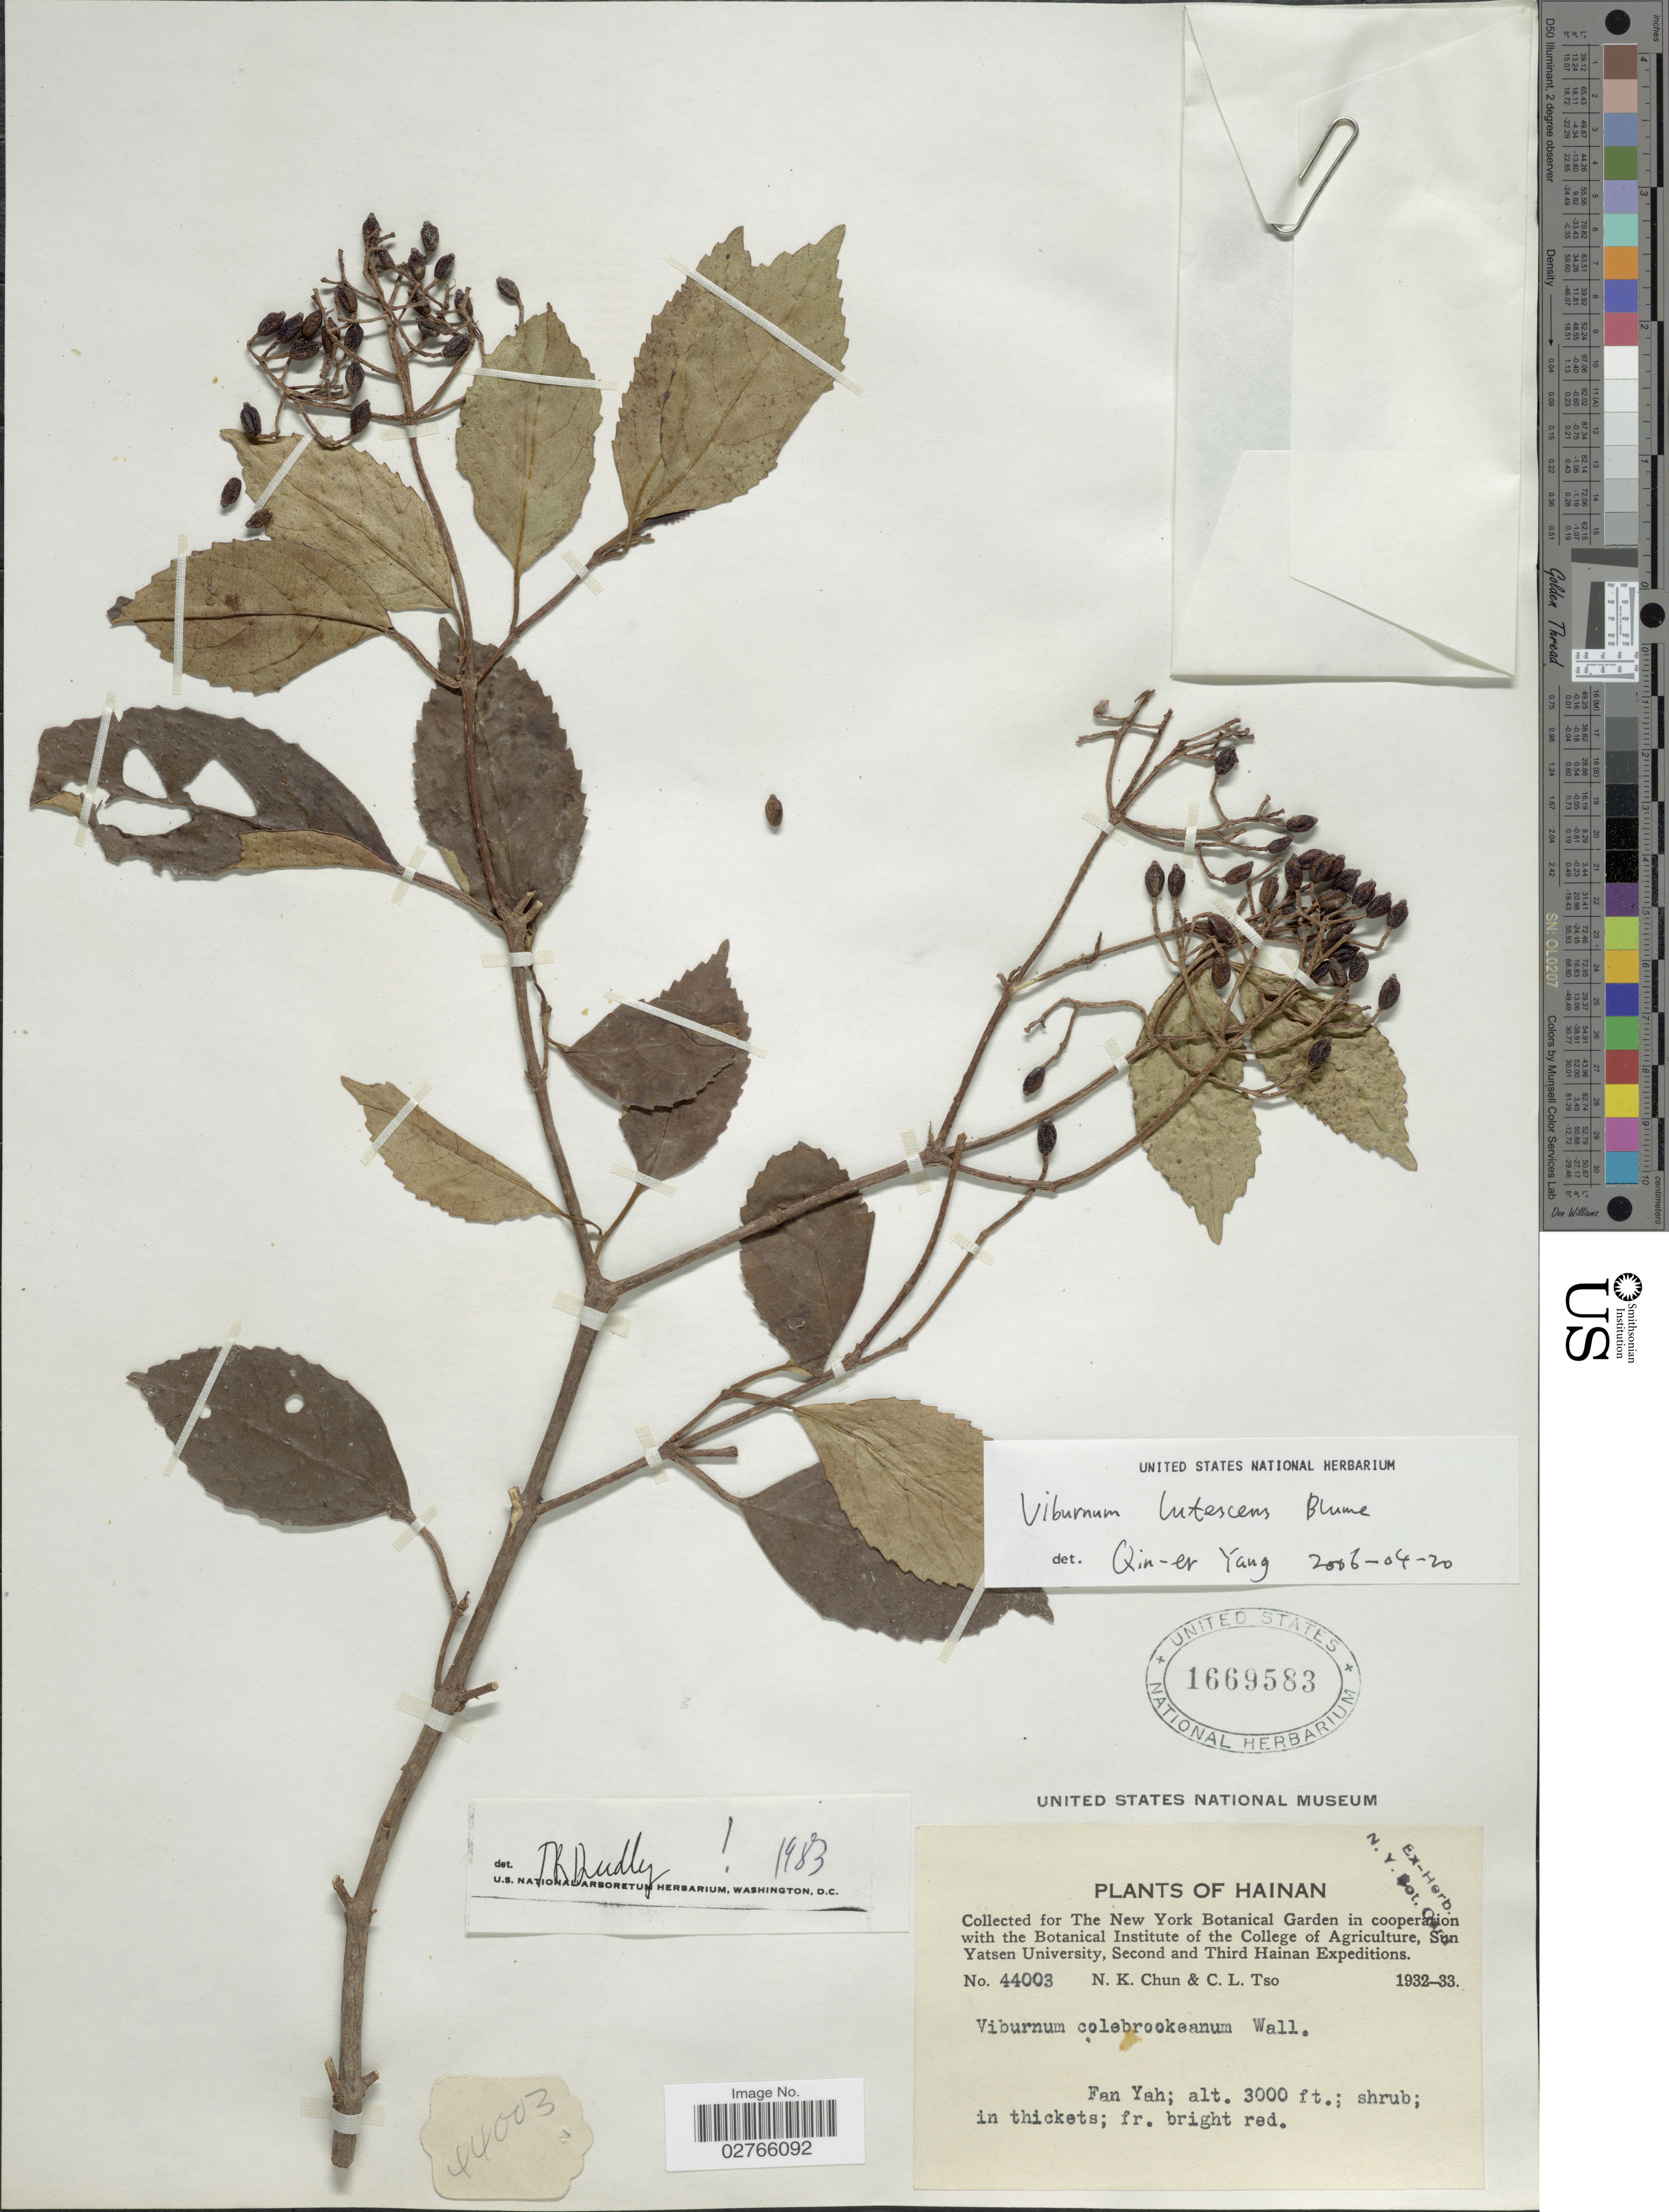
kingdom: Plantae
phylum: Tracheophyta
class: Magnoliopsida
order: Dipsacales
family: Viburnaceae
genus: Viburnum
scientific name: Viburnum lutescens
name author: Blume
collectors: N. K. Chun & C. Tso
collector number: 44003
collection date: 1932/1933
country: China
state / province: Hainan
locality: Fan Yah.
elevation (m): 914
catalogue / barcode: US 1669583